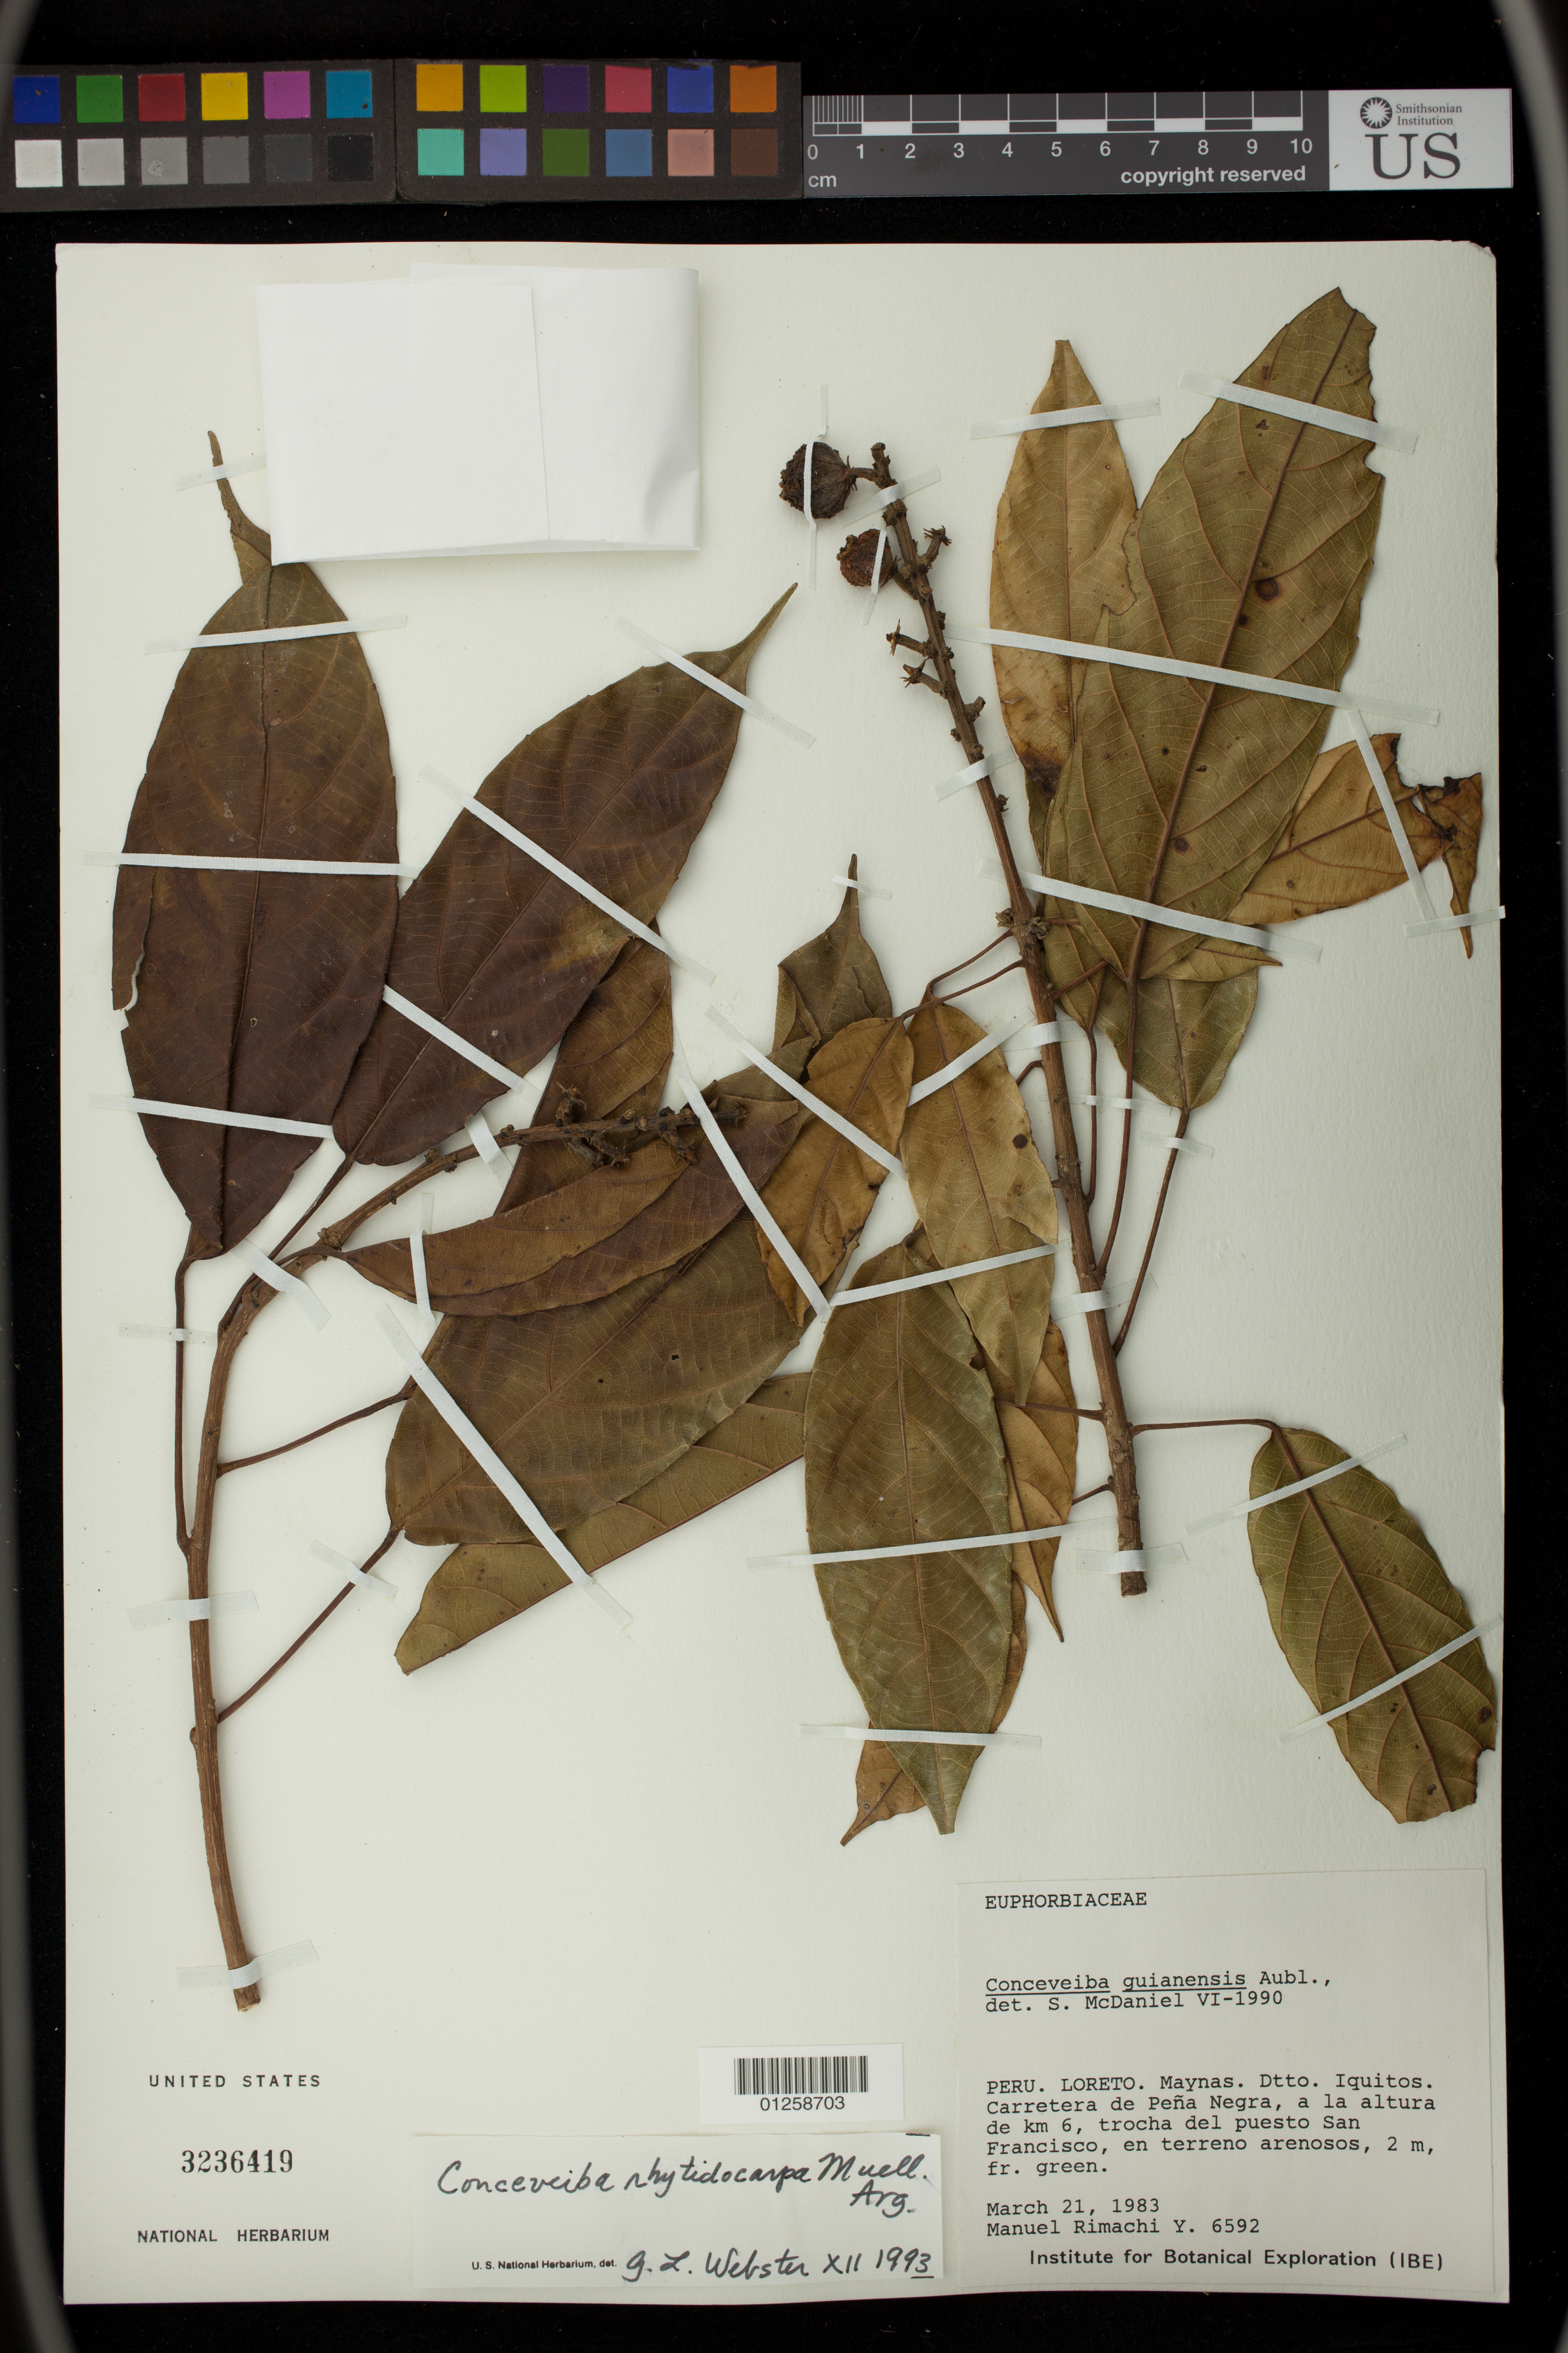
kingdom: Plantae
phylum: Tracheophyta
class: Magnoliopsida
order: Malpighiales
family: Euphorbiaceae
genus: Conceveiba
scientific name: Conceveiba rhytidocarpa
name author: Müll. Arg.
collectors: M. Rimachi Y.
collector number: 6592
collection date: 1983-03-21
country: Peru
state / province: Loreto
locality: Maynas. Dtto. Iquitos. Carretera de Pena Negra, a la altura de km 6, trocha del puesto San Francisco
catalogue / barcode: US 3236419